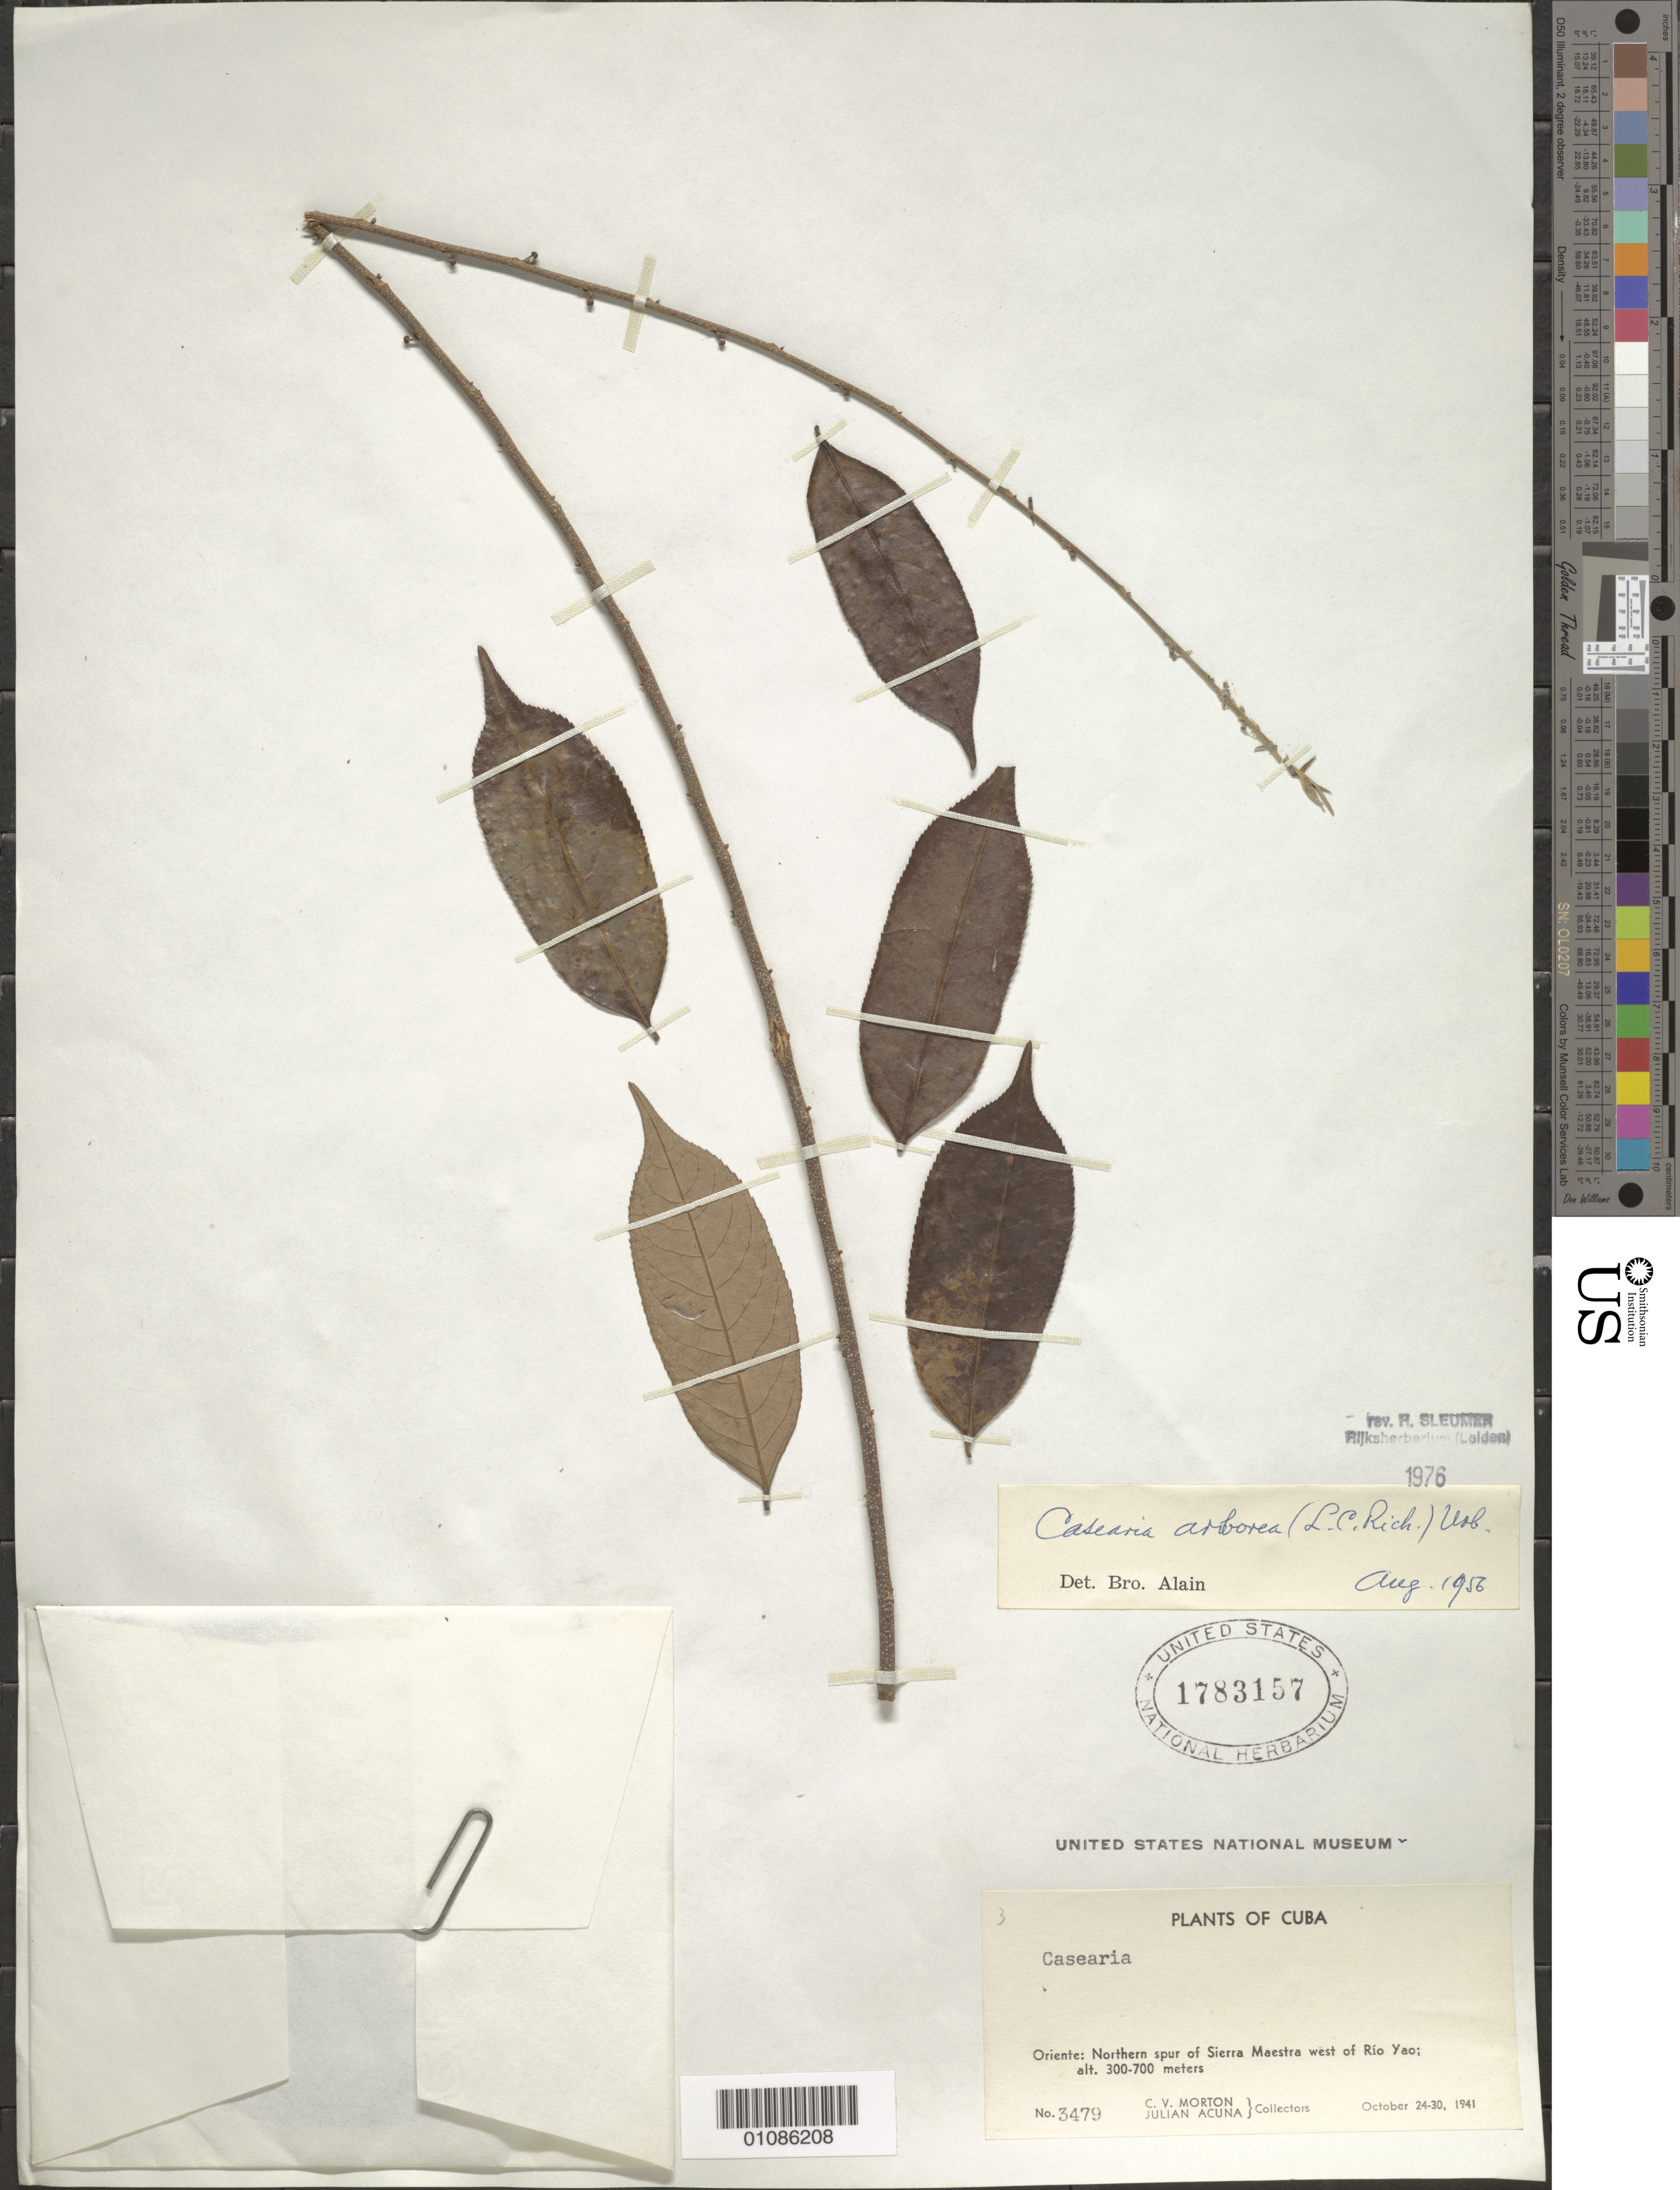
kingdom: Plantae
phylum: Tracheophyta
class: Magnoliopsida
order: Malpighiales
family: Salicaceae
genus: Casearia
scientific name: Casearia arborea subsp. arborea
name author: (Rich.) Urb.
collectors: C. V. Morton & J. Acuña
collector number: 3479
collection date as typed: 24 Oct 1941 to 30 Oct 1941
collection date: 1941-10-24/1941-10-30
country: Cuba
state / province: Oriente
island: Cuba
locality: Northern spur of sierra maestra W of Rio Yao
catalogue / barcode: US 1783157